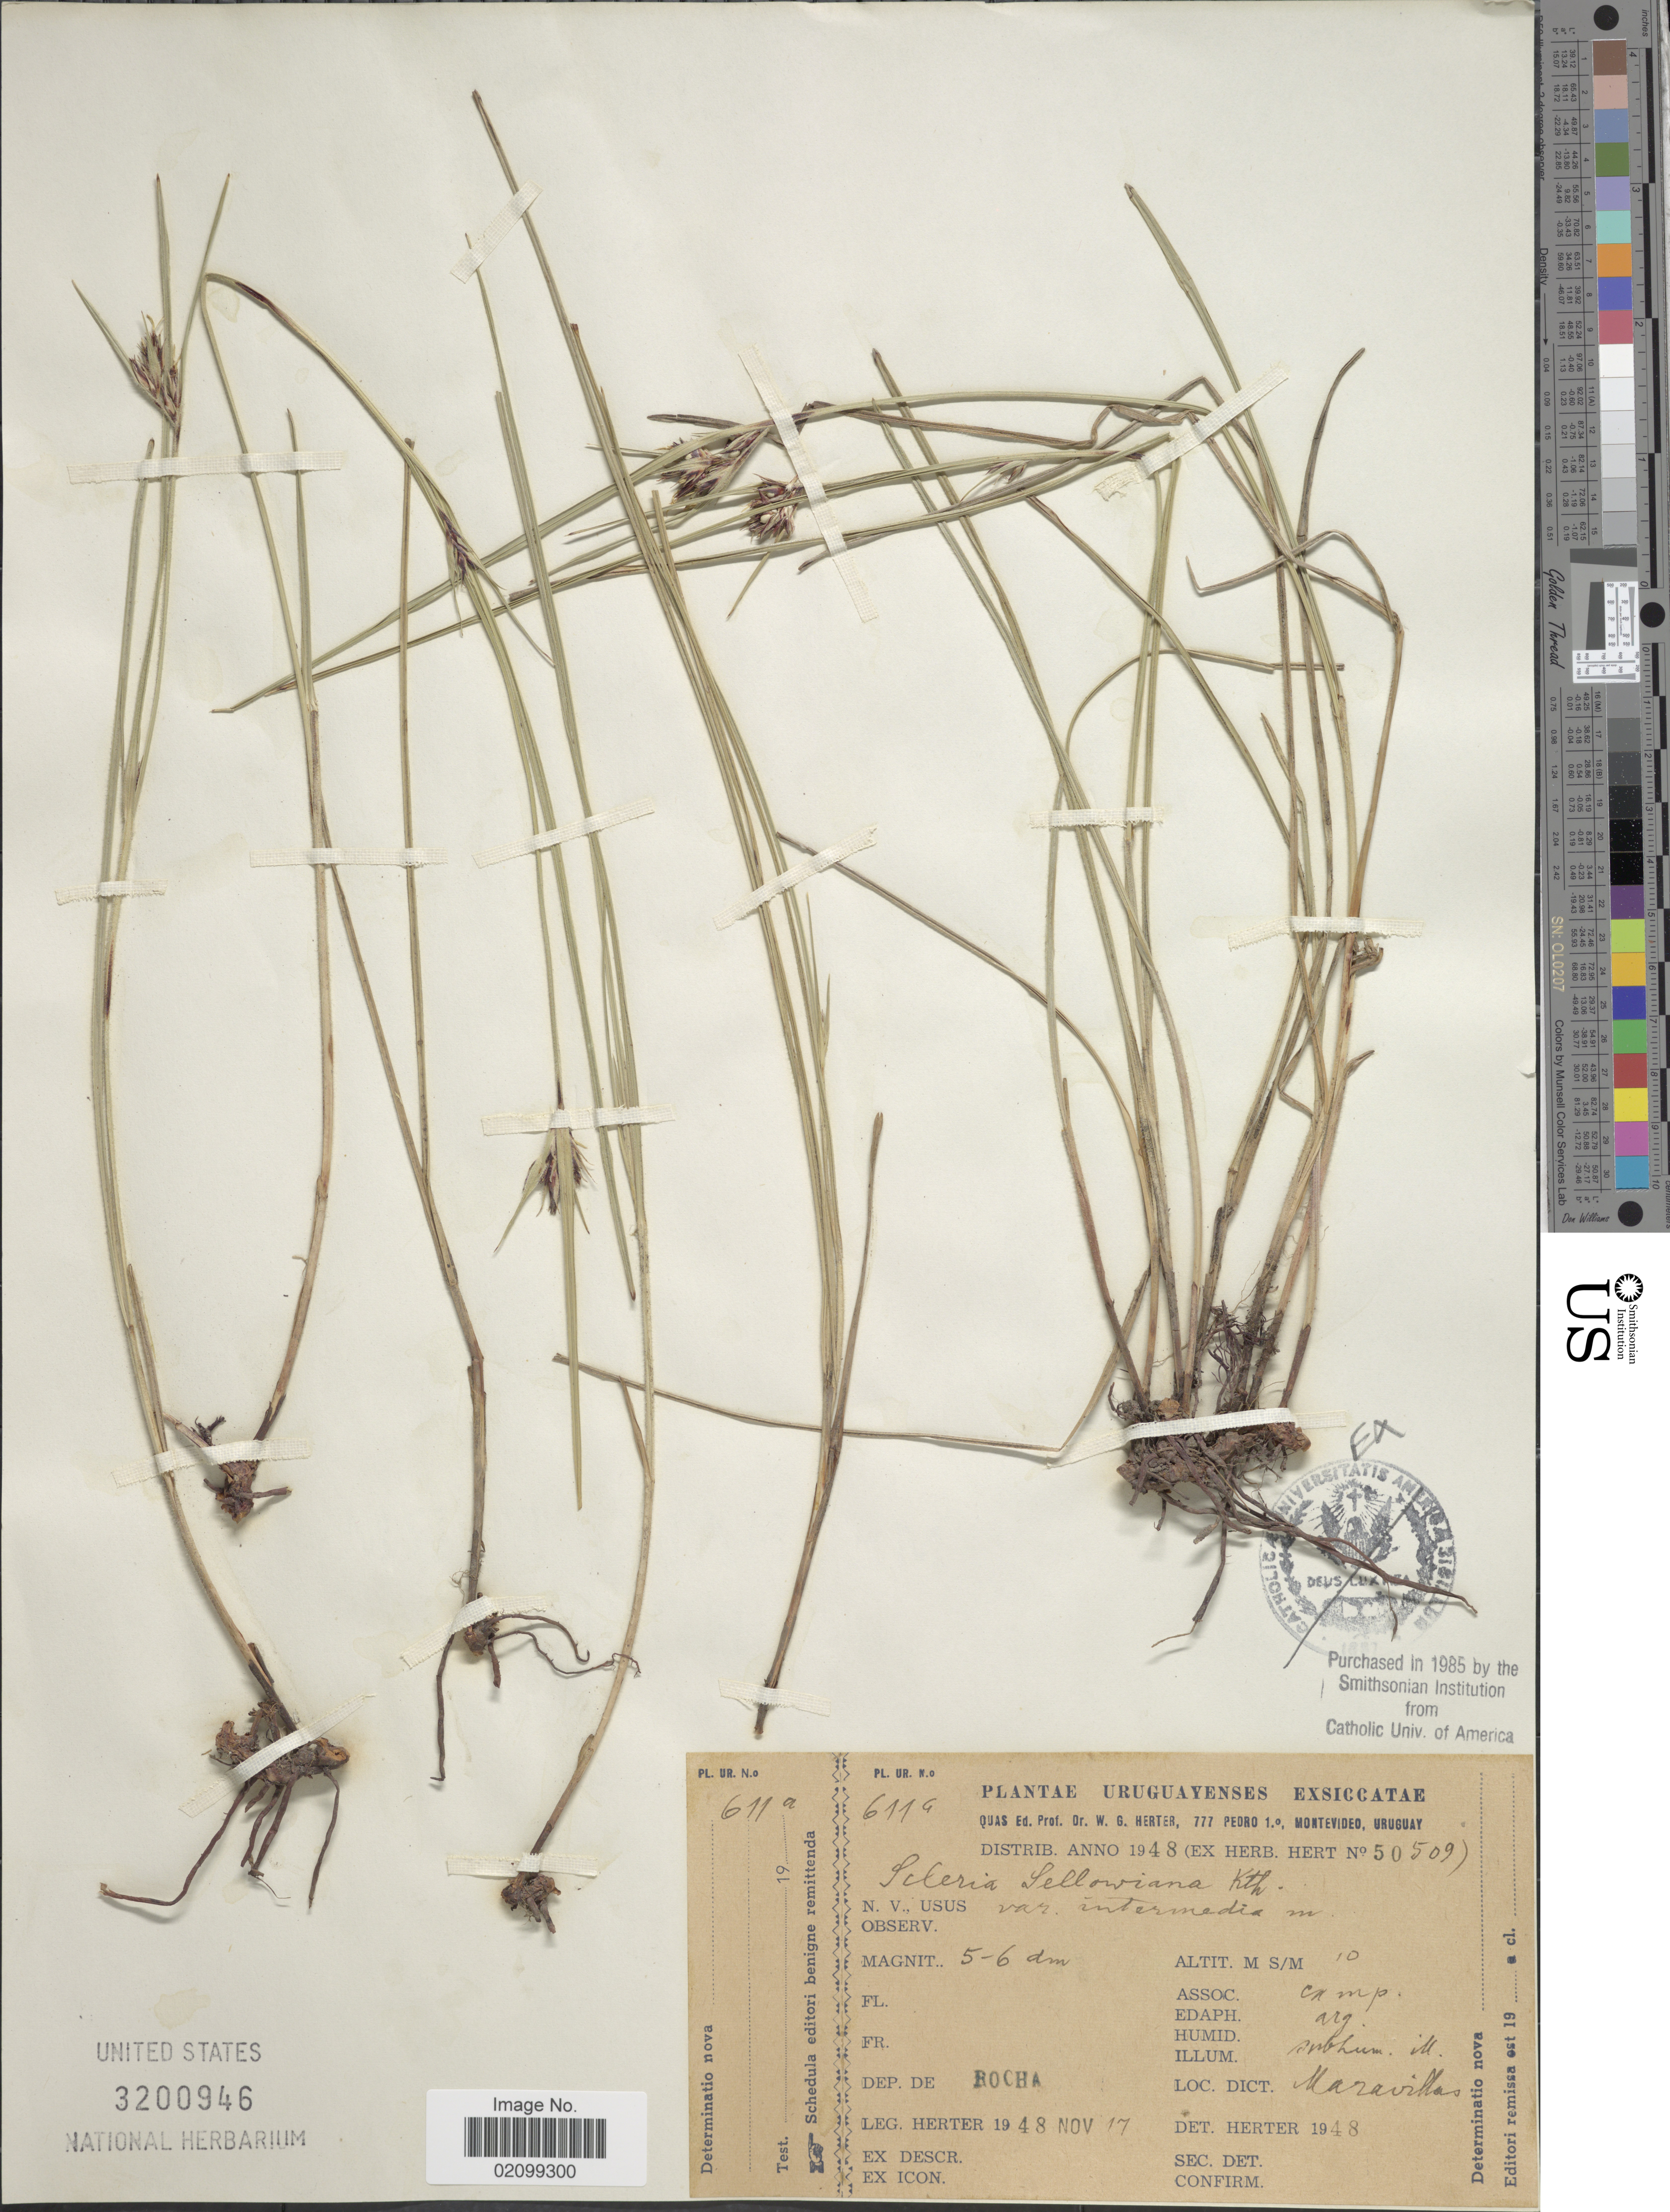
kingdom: Plantae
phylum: Tracheophyta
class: Liliopsida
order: Poales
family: Cyperaceae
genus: Scleria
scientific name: Scleria sellowiana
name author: Kunth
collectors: W. G. Herter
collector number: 611a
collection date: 1948-11-17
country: Uruguay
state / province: Rocha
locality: Maravillas, Dep. de Rocha.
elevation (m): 10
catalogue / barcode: US 3200946